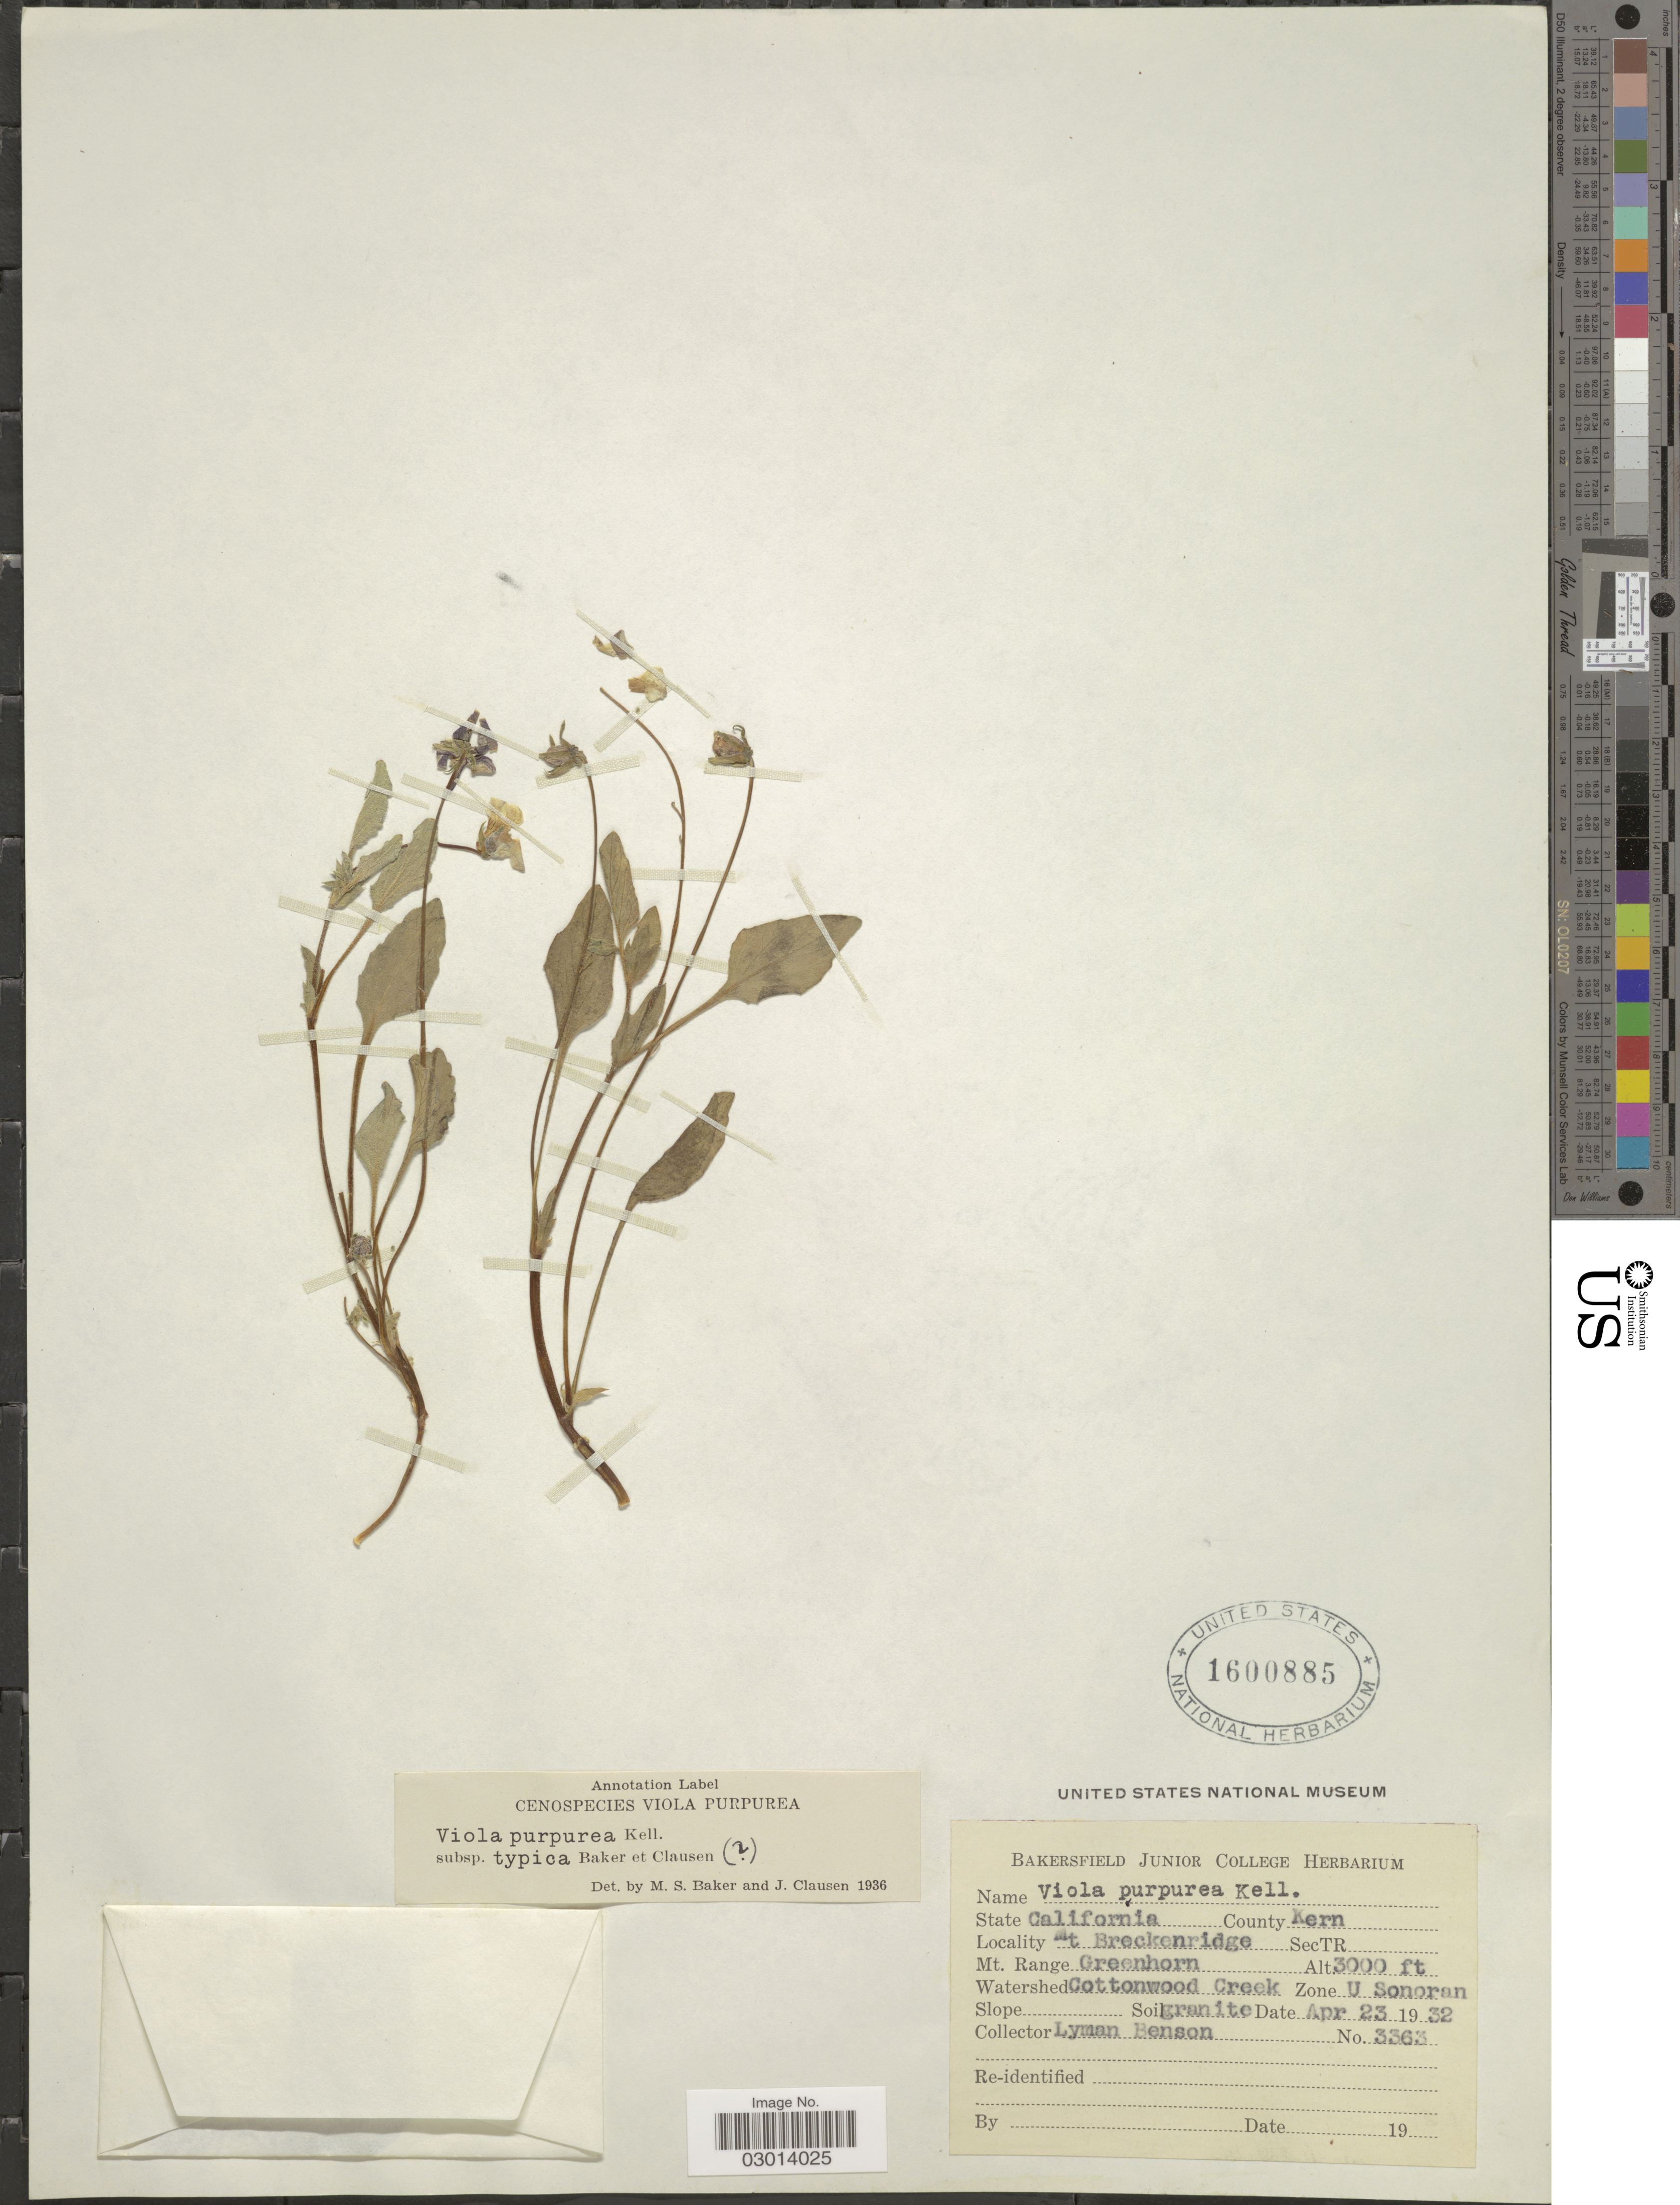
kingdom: Plantae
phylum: Tracheophyta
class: Magnoliopsida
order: Malpighiales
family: Violaceae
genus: Viola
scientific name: Viola purpurea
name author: Kellogg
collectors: L. D. Benson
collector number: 3363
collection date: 1932-04-23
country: United States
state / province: California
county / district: Kern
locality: State California. County Kern. Mt Breckenridge. SecTR. Mt. Range Greenhorn. Cottonwood Creek. Zone U Sonoran.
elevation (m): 914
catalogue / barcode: US 1600885